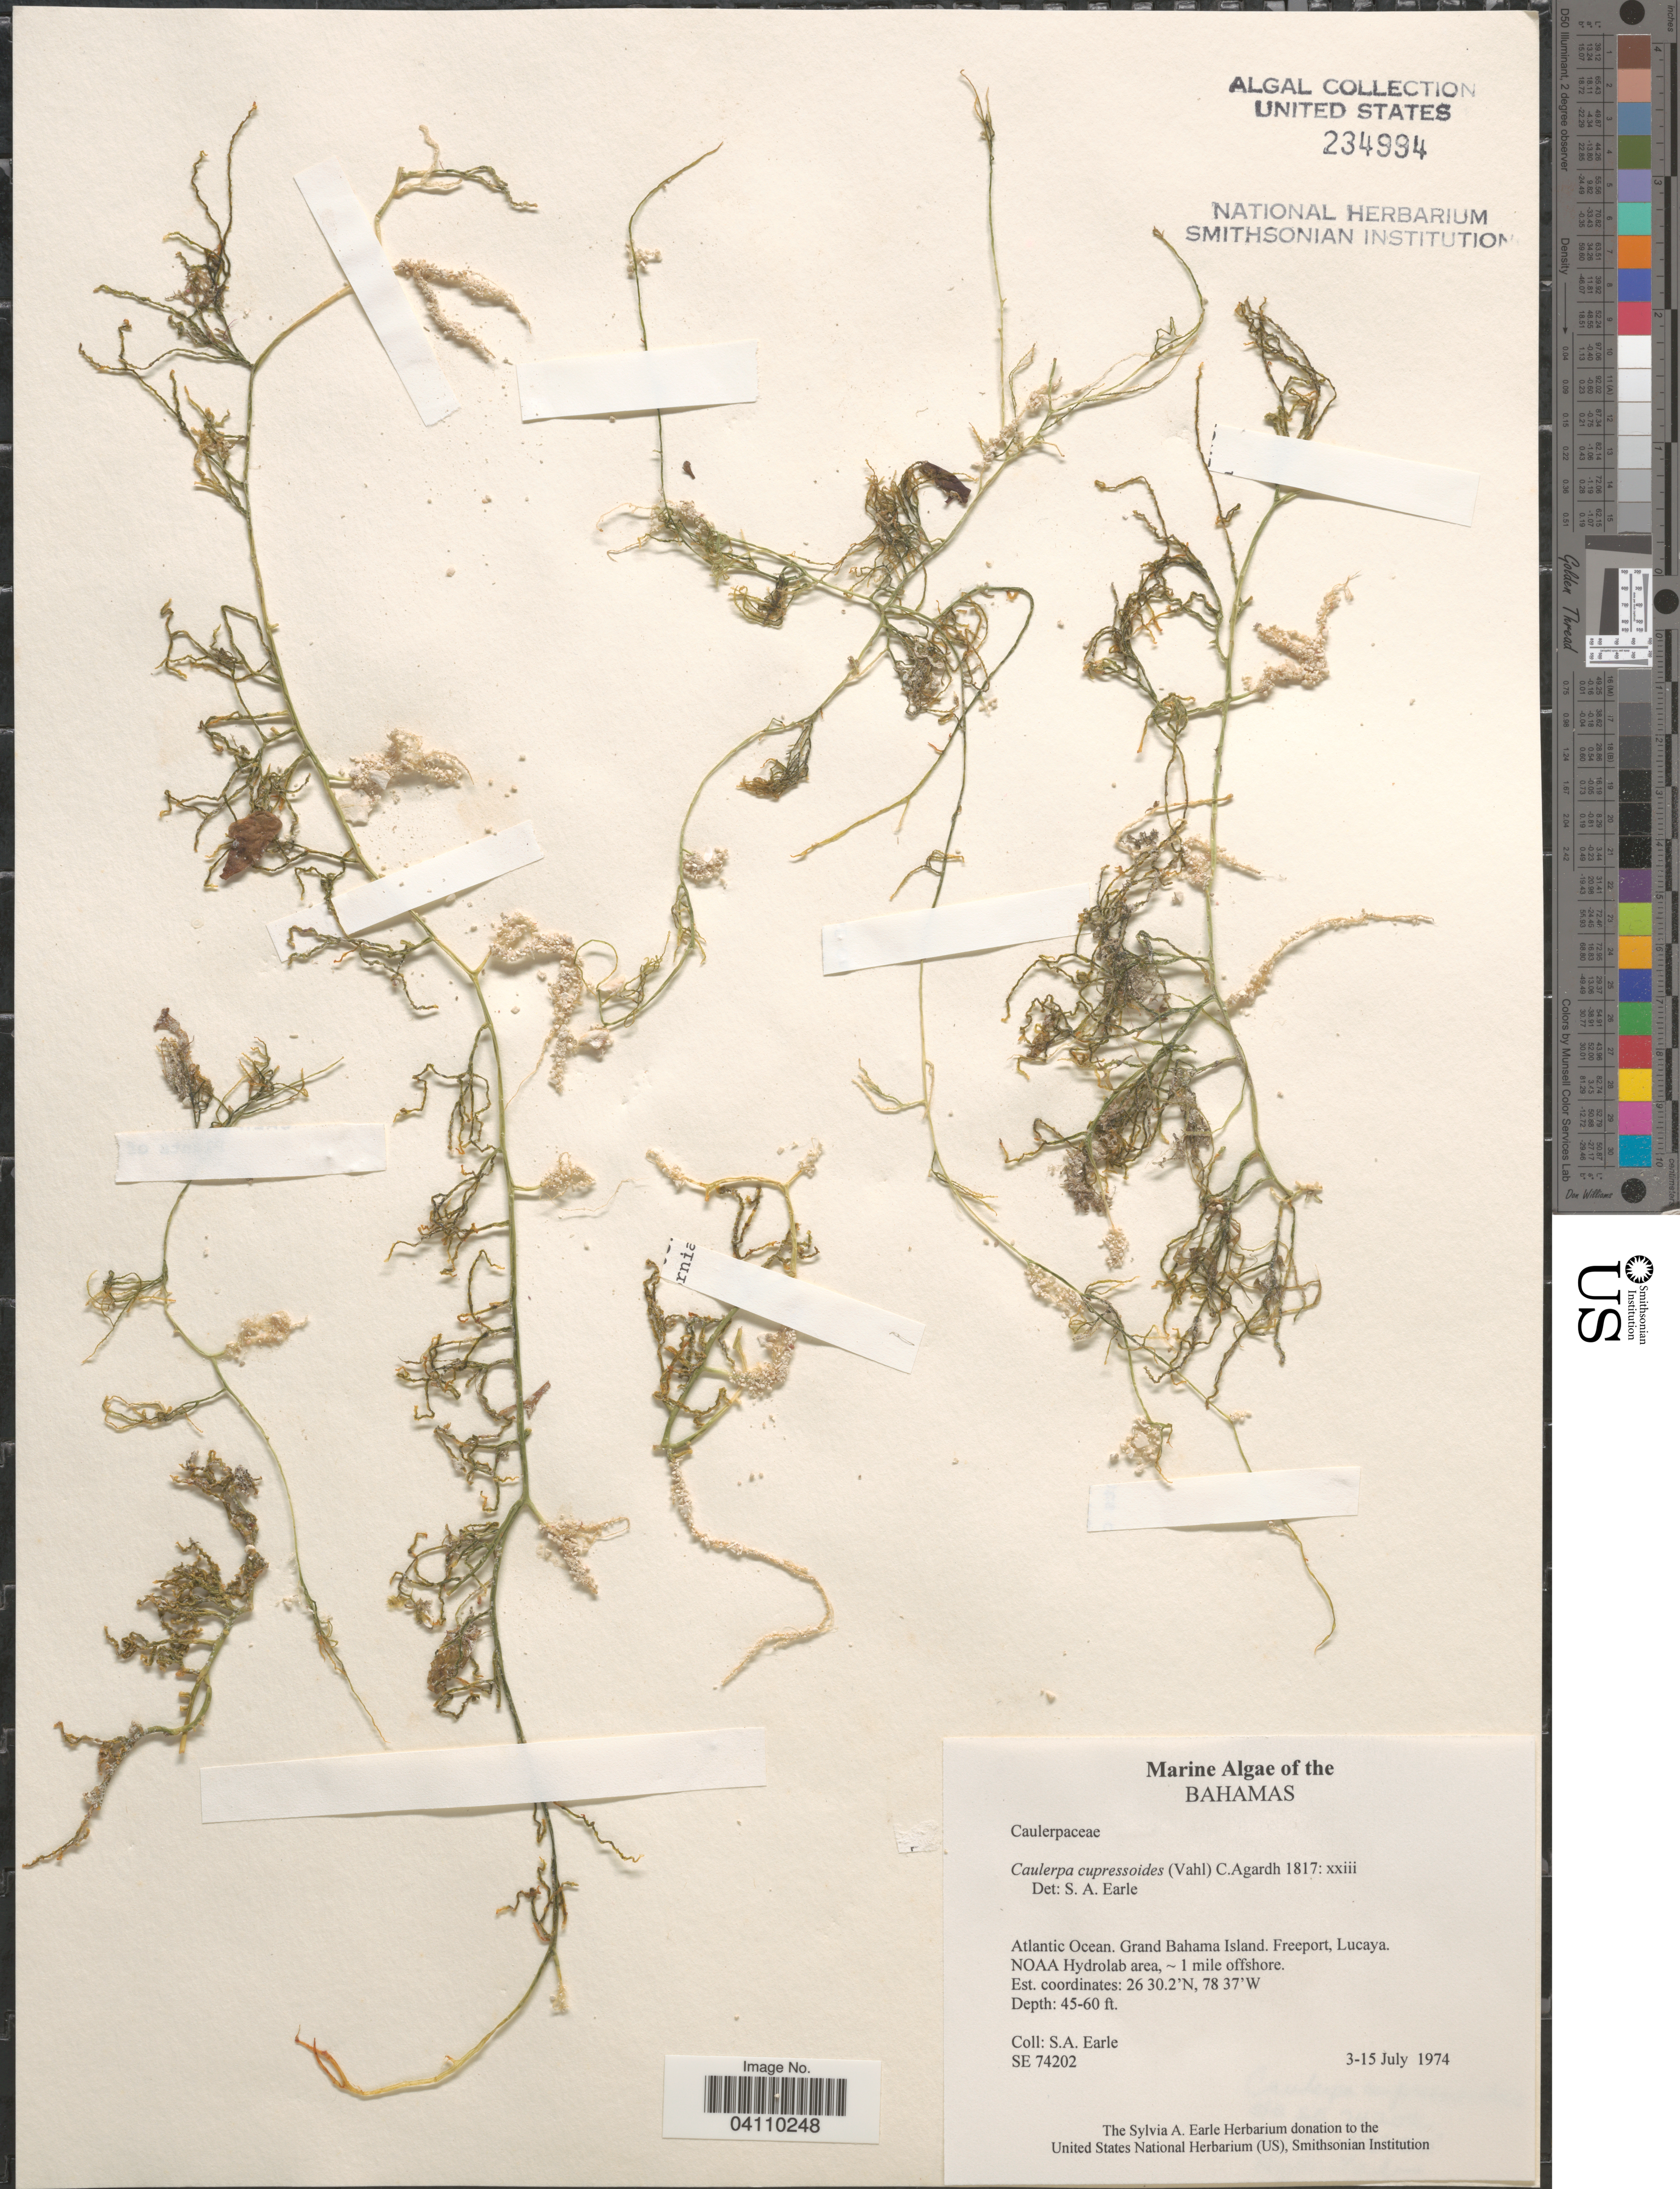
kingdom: Plantae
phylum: Chlorophyta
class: Ulvophyceae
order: Bryopsidales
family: Caulerpaceae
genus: Caulerpa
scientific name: Caulerpa cupressoides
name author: (Vahl) C. Agardh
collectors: S. A. Earle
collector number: SE74202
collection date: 1974-07-03/1974-07-15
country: Bahamas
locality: Atlantic Ocean. Grand Bahama Island. Freeport, Lucaya. NOAA Hydrolab area, ~ 1 mile offshore.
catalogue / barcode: US 234994